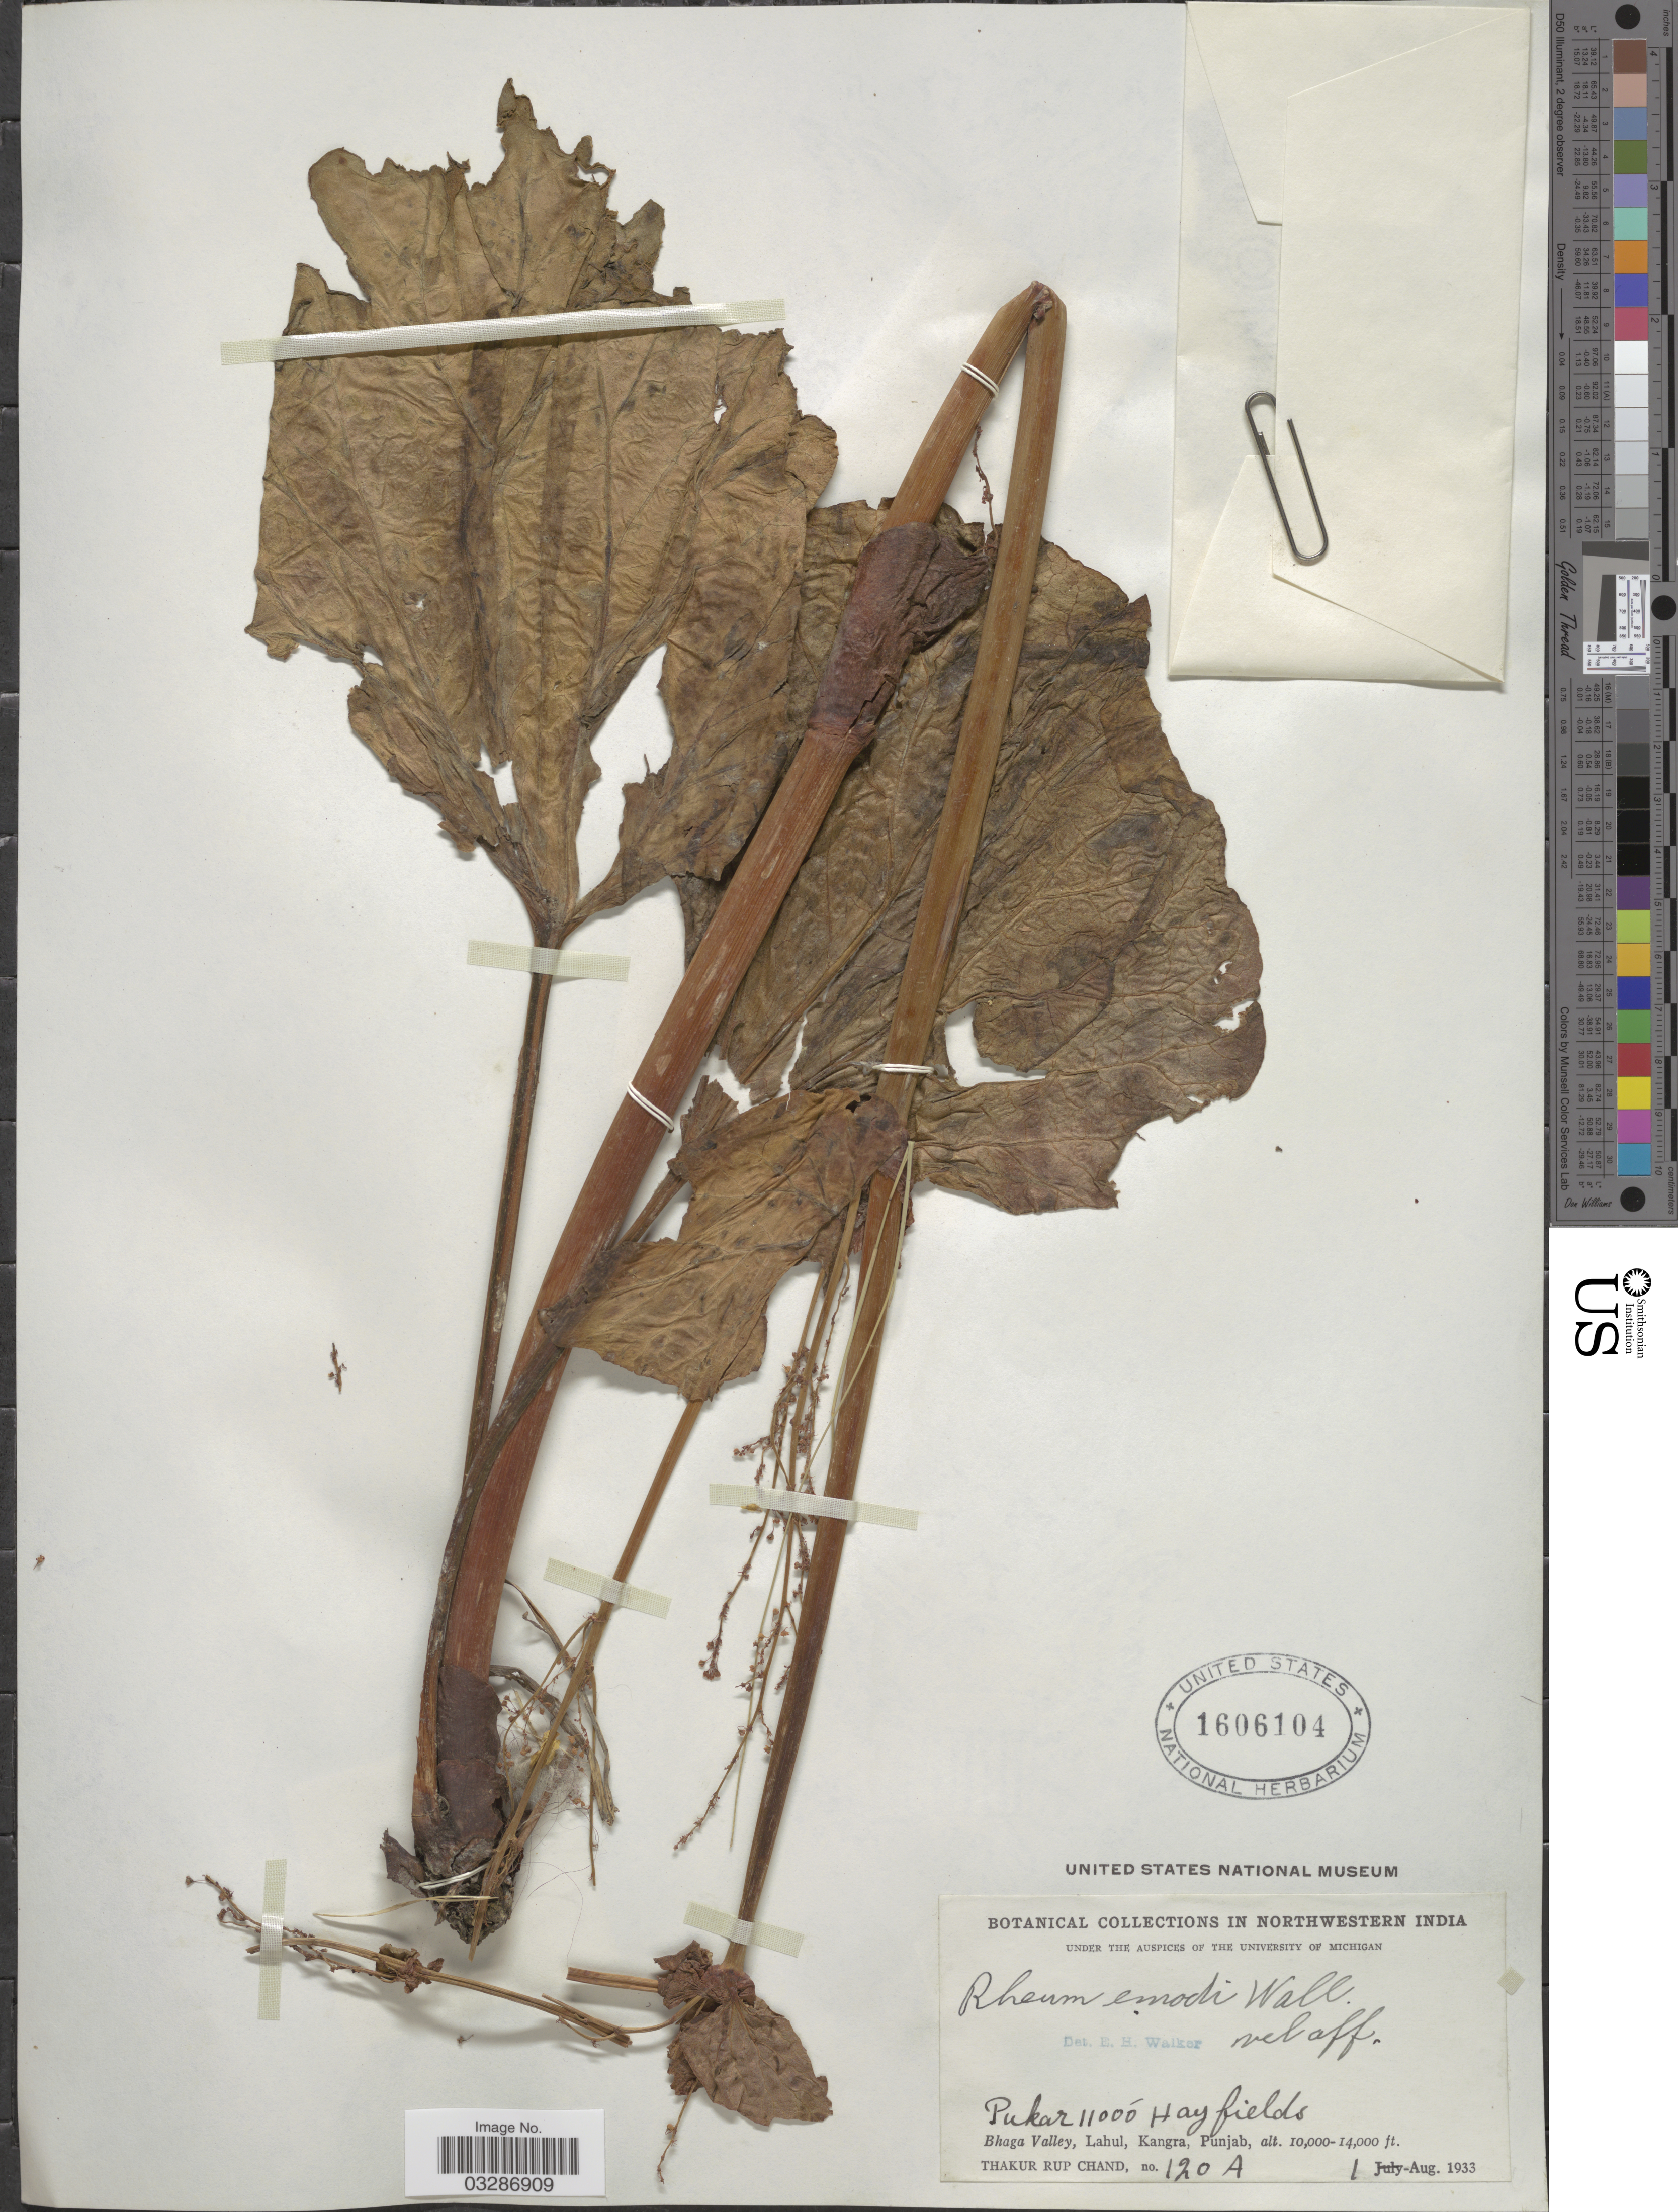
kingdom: Plantae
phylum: Tracheophyta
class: Magnoliopsida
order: Caryophyllales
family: Polygonaceae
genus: Rheum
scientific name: Rheum emodi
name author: Wall.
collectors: T. R. Chand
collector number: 120A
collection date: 1933-08-01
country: India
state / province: Punjab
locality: Northwestern India. Pukar. Hay fields. Bhaga Valley, Lahul, Kangra.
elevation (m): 3353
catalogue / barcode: US 1606104